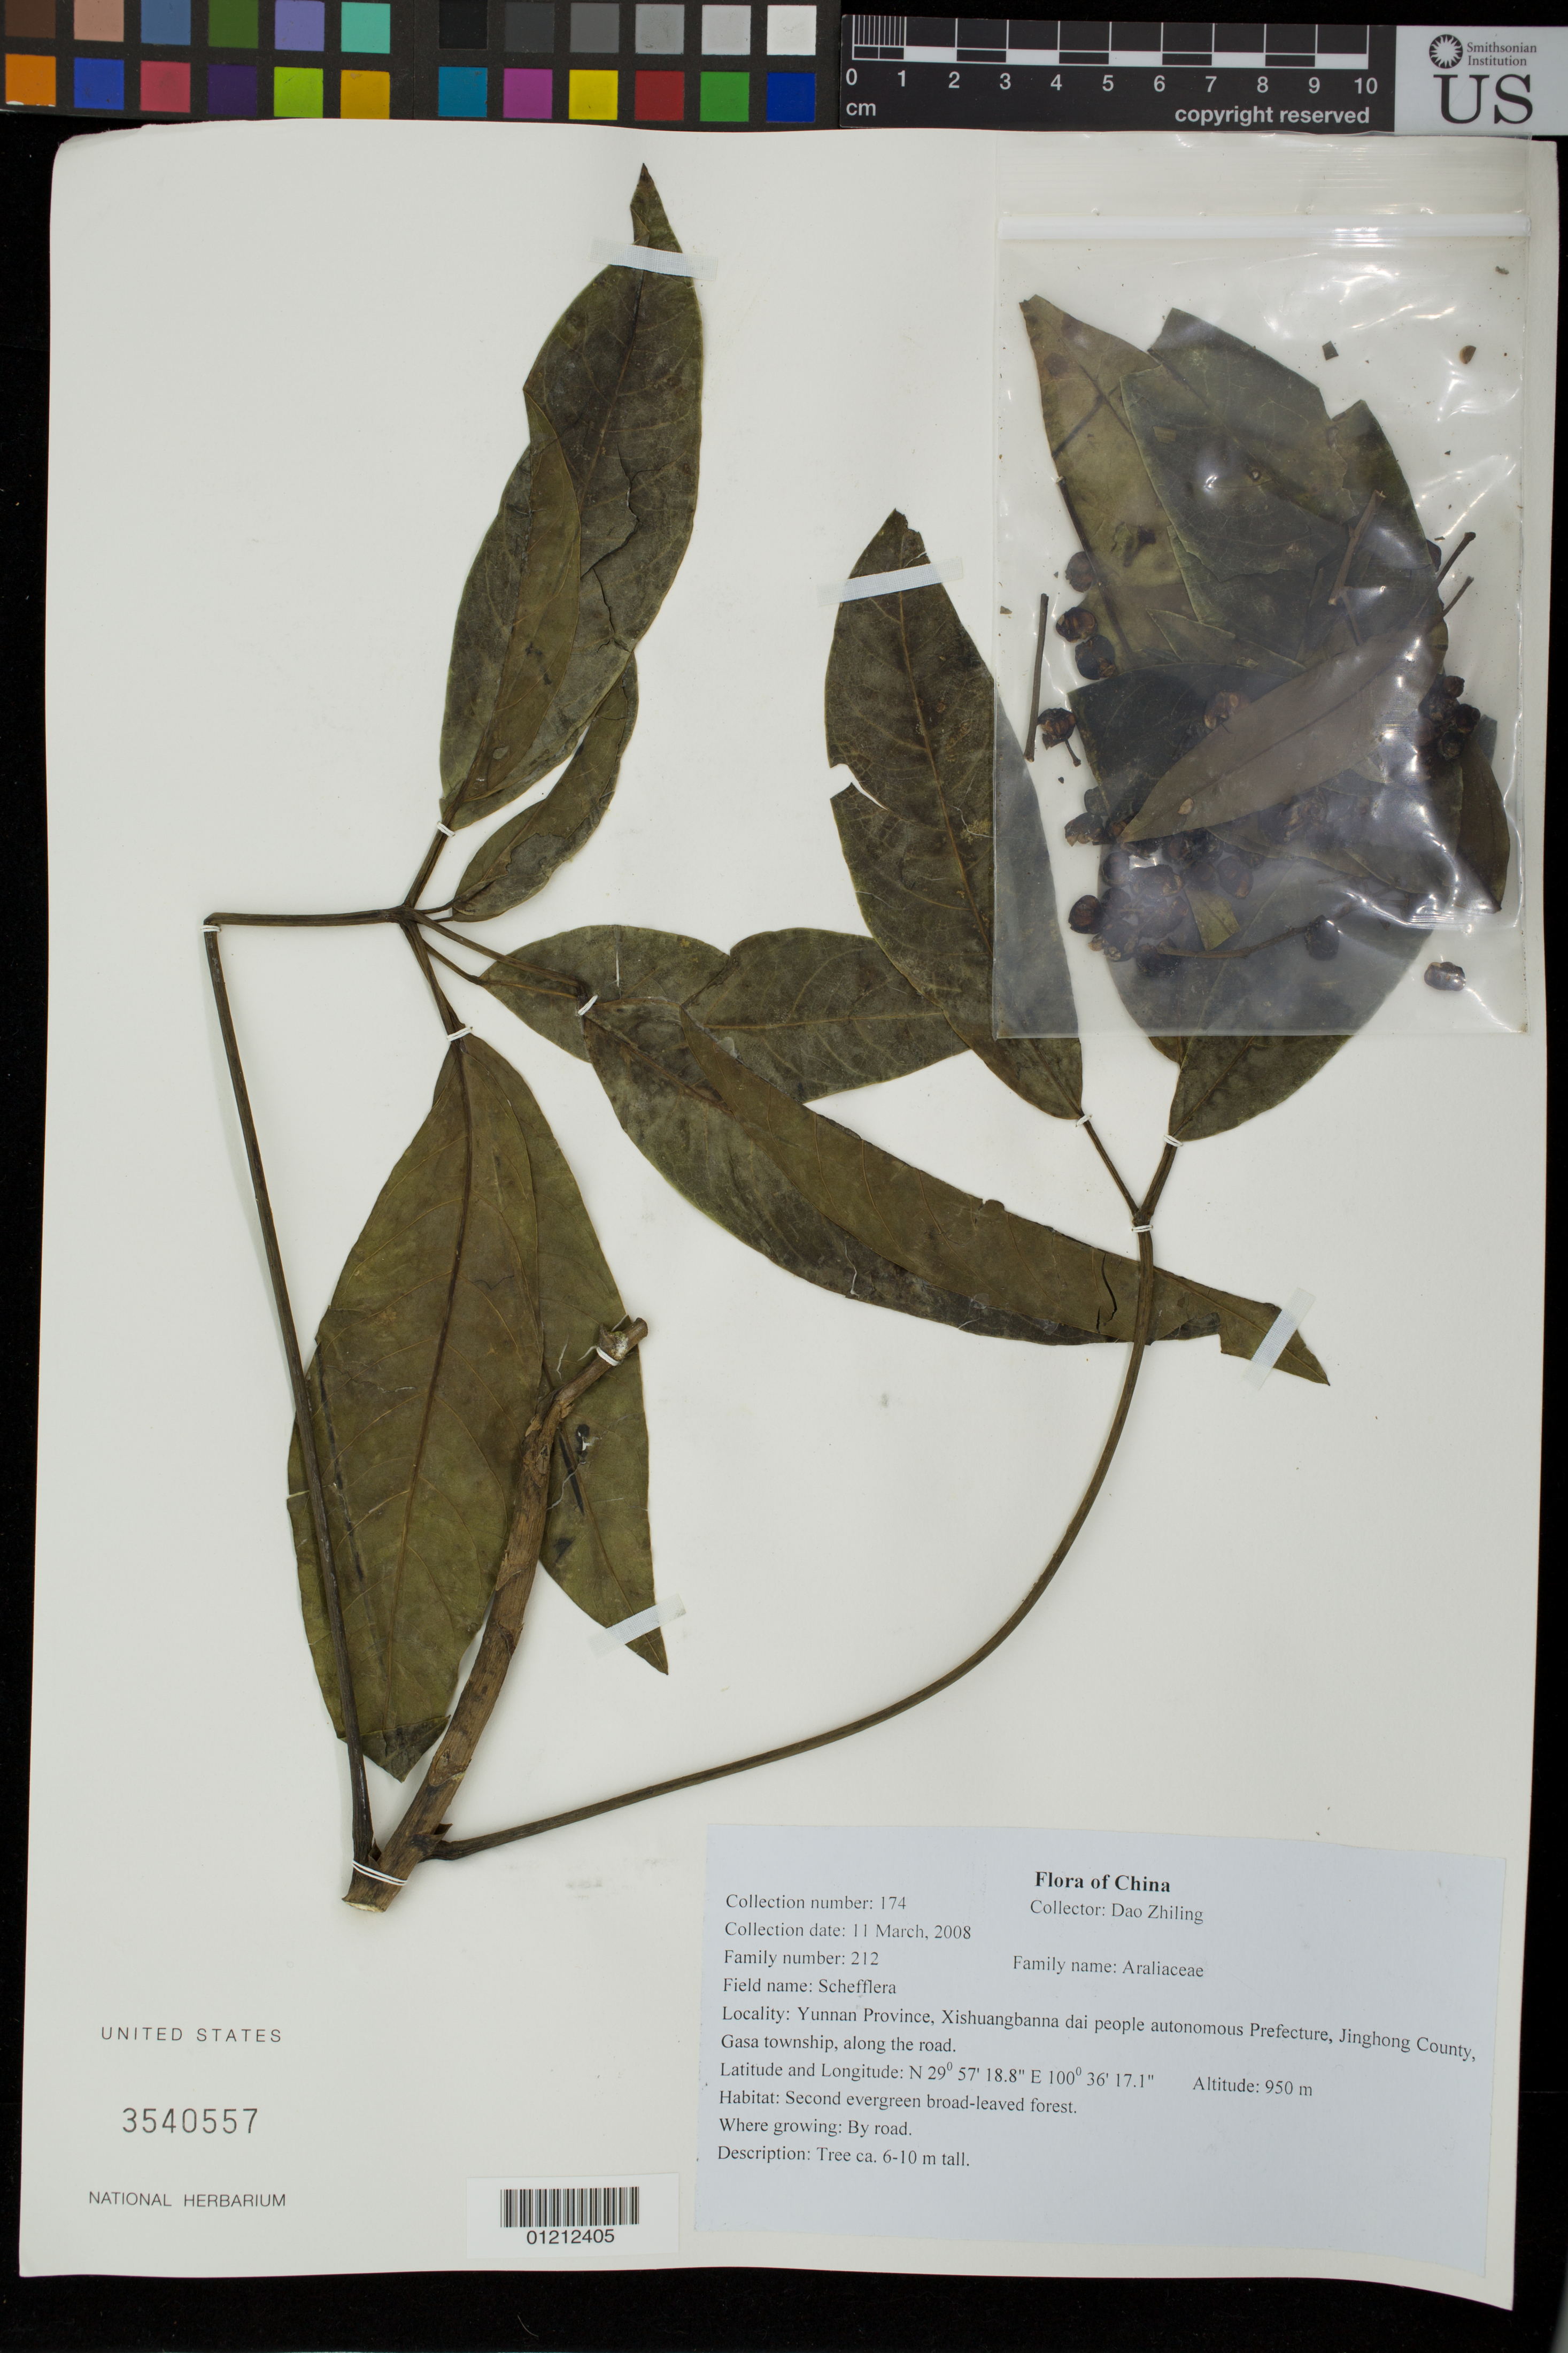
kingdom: Plantae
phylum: Tracheophyta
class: Magnoliopsida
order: Apiales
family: Araliaceae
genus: Schefflera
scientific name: Schefflera sp.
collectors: D. Zhiling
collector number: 174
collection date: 2008-03-11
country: China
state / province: Yunnan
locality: Xishuangbanna dai people autonomous Prefecture, Jinghong County, Gasa township, along the road.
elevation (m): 950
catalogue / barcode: US 3540557